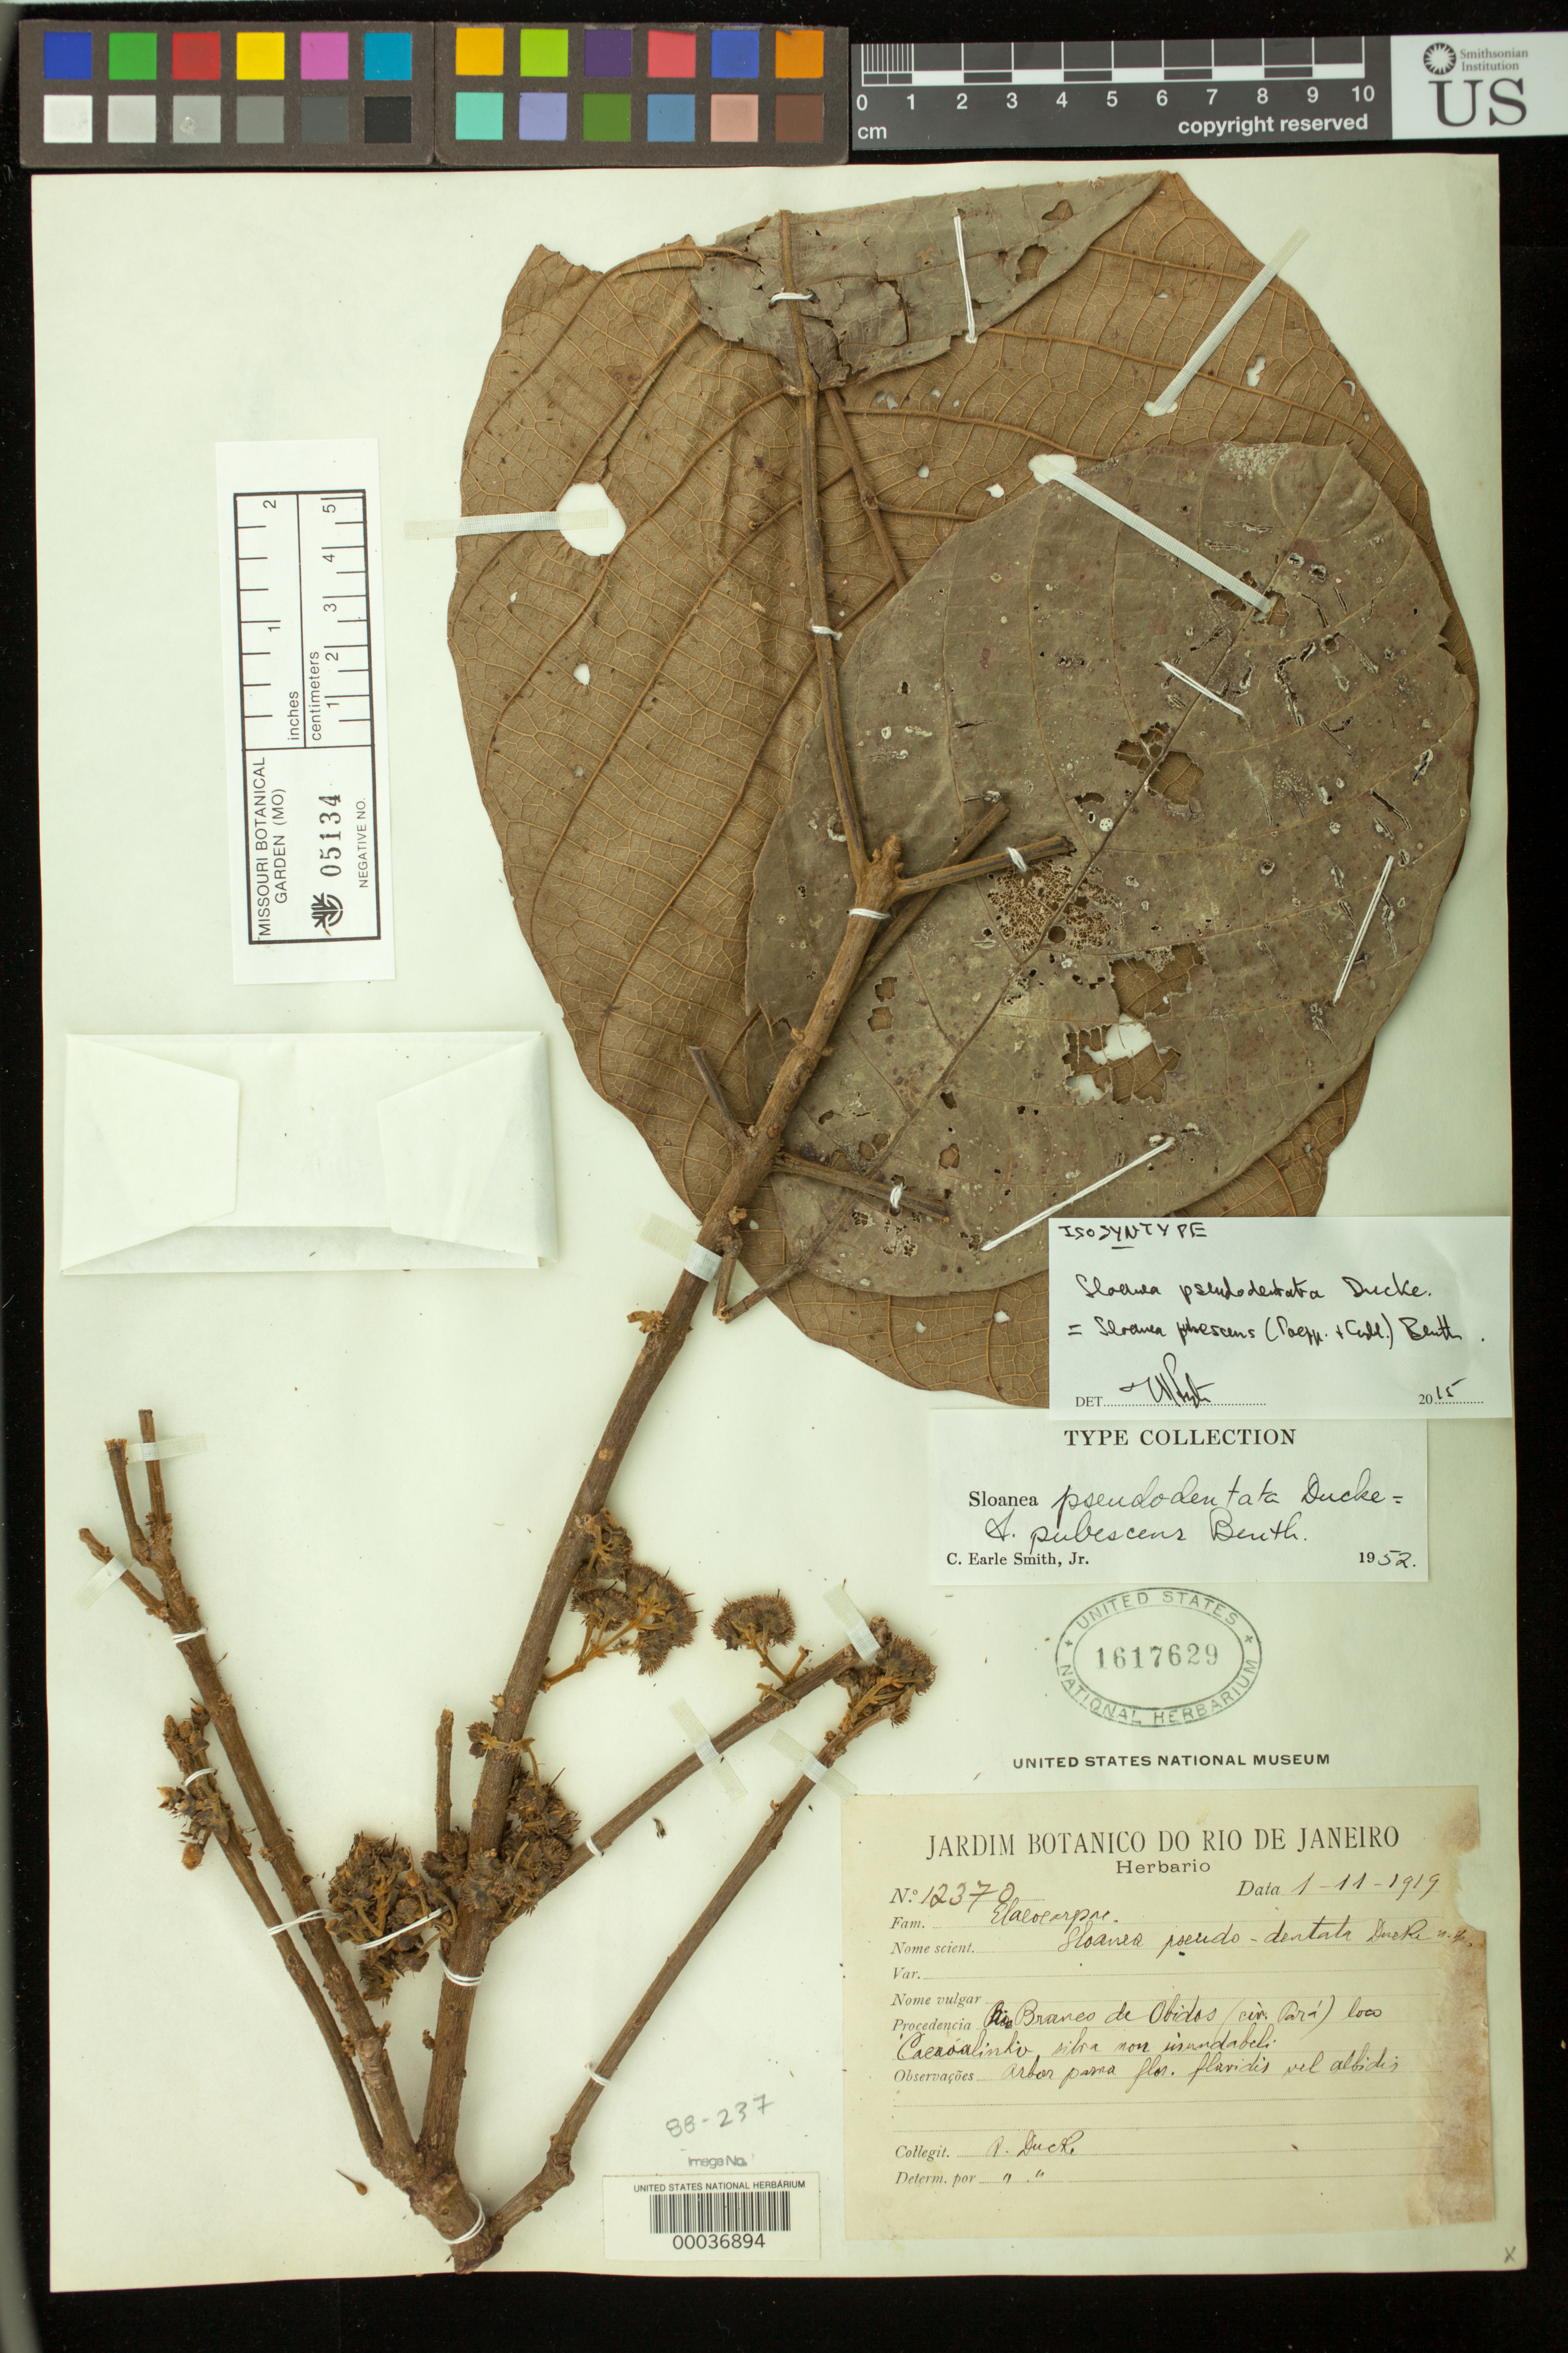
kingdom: Plantae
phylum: Tracheophyta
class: Magnoliopsida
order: Oxalidales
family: Elaeocarpaceae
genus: Sloanea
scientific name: Sloanea pseudodentata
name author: Ducke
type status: Isosyntype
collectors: A. Ducke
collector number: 12370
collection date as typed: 01 Nov 1919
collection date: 1919-11-01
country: Brazil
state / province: Pará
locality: Rio Branco de Obidos.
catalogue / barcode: US 1617629